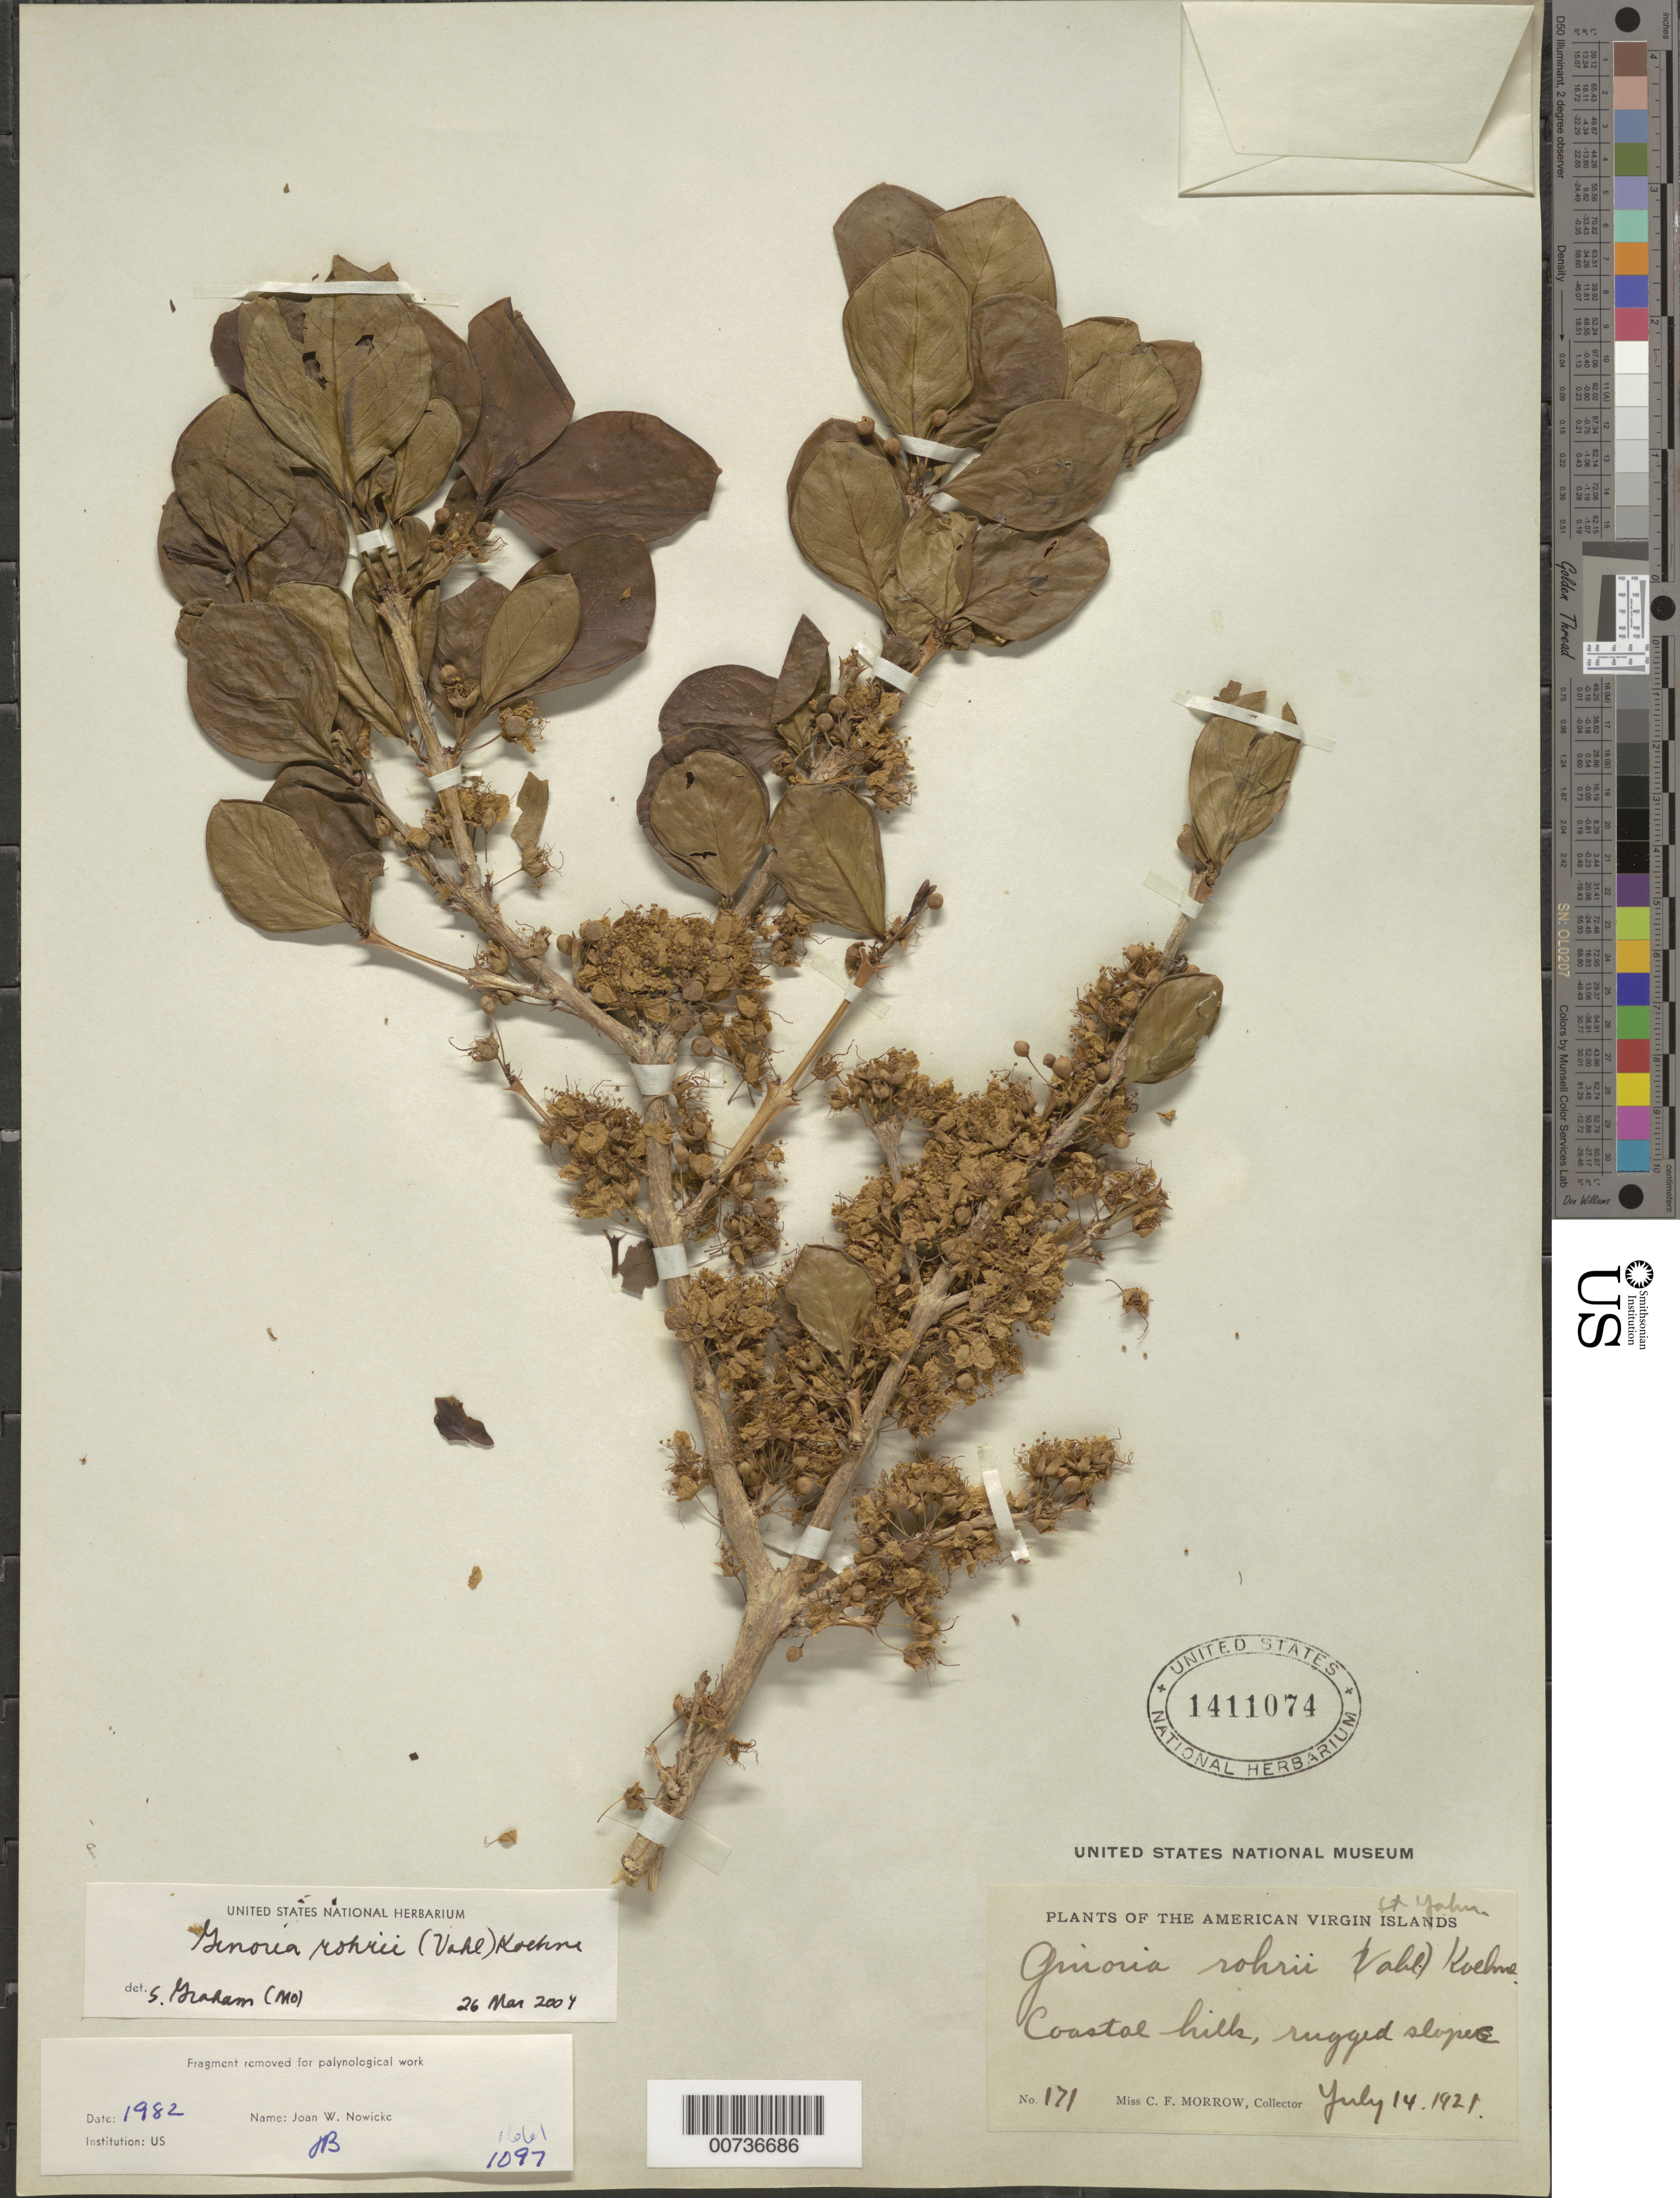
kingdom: Plantae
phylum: Tracheophyta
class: Magnoliopsida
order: Myrtales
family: Lythraceae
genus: Ginoria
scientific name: Ginoria rohrii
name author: (Vahl) Koehne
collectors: C. Morrow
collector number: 171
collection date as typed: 14 Jul 1921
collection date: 1921-07-14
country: U.S. Virgin Islands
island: St. John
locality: Coastal hills, rugged slopes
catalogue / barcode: US 1411074